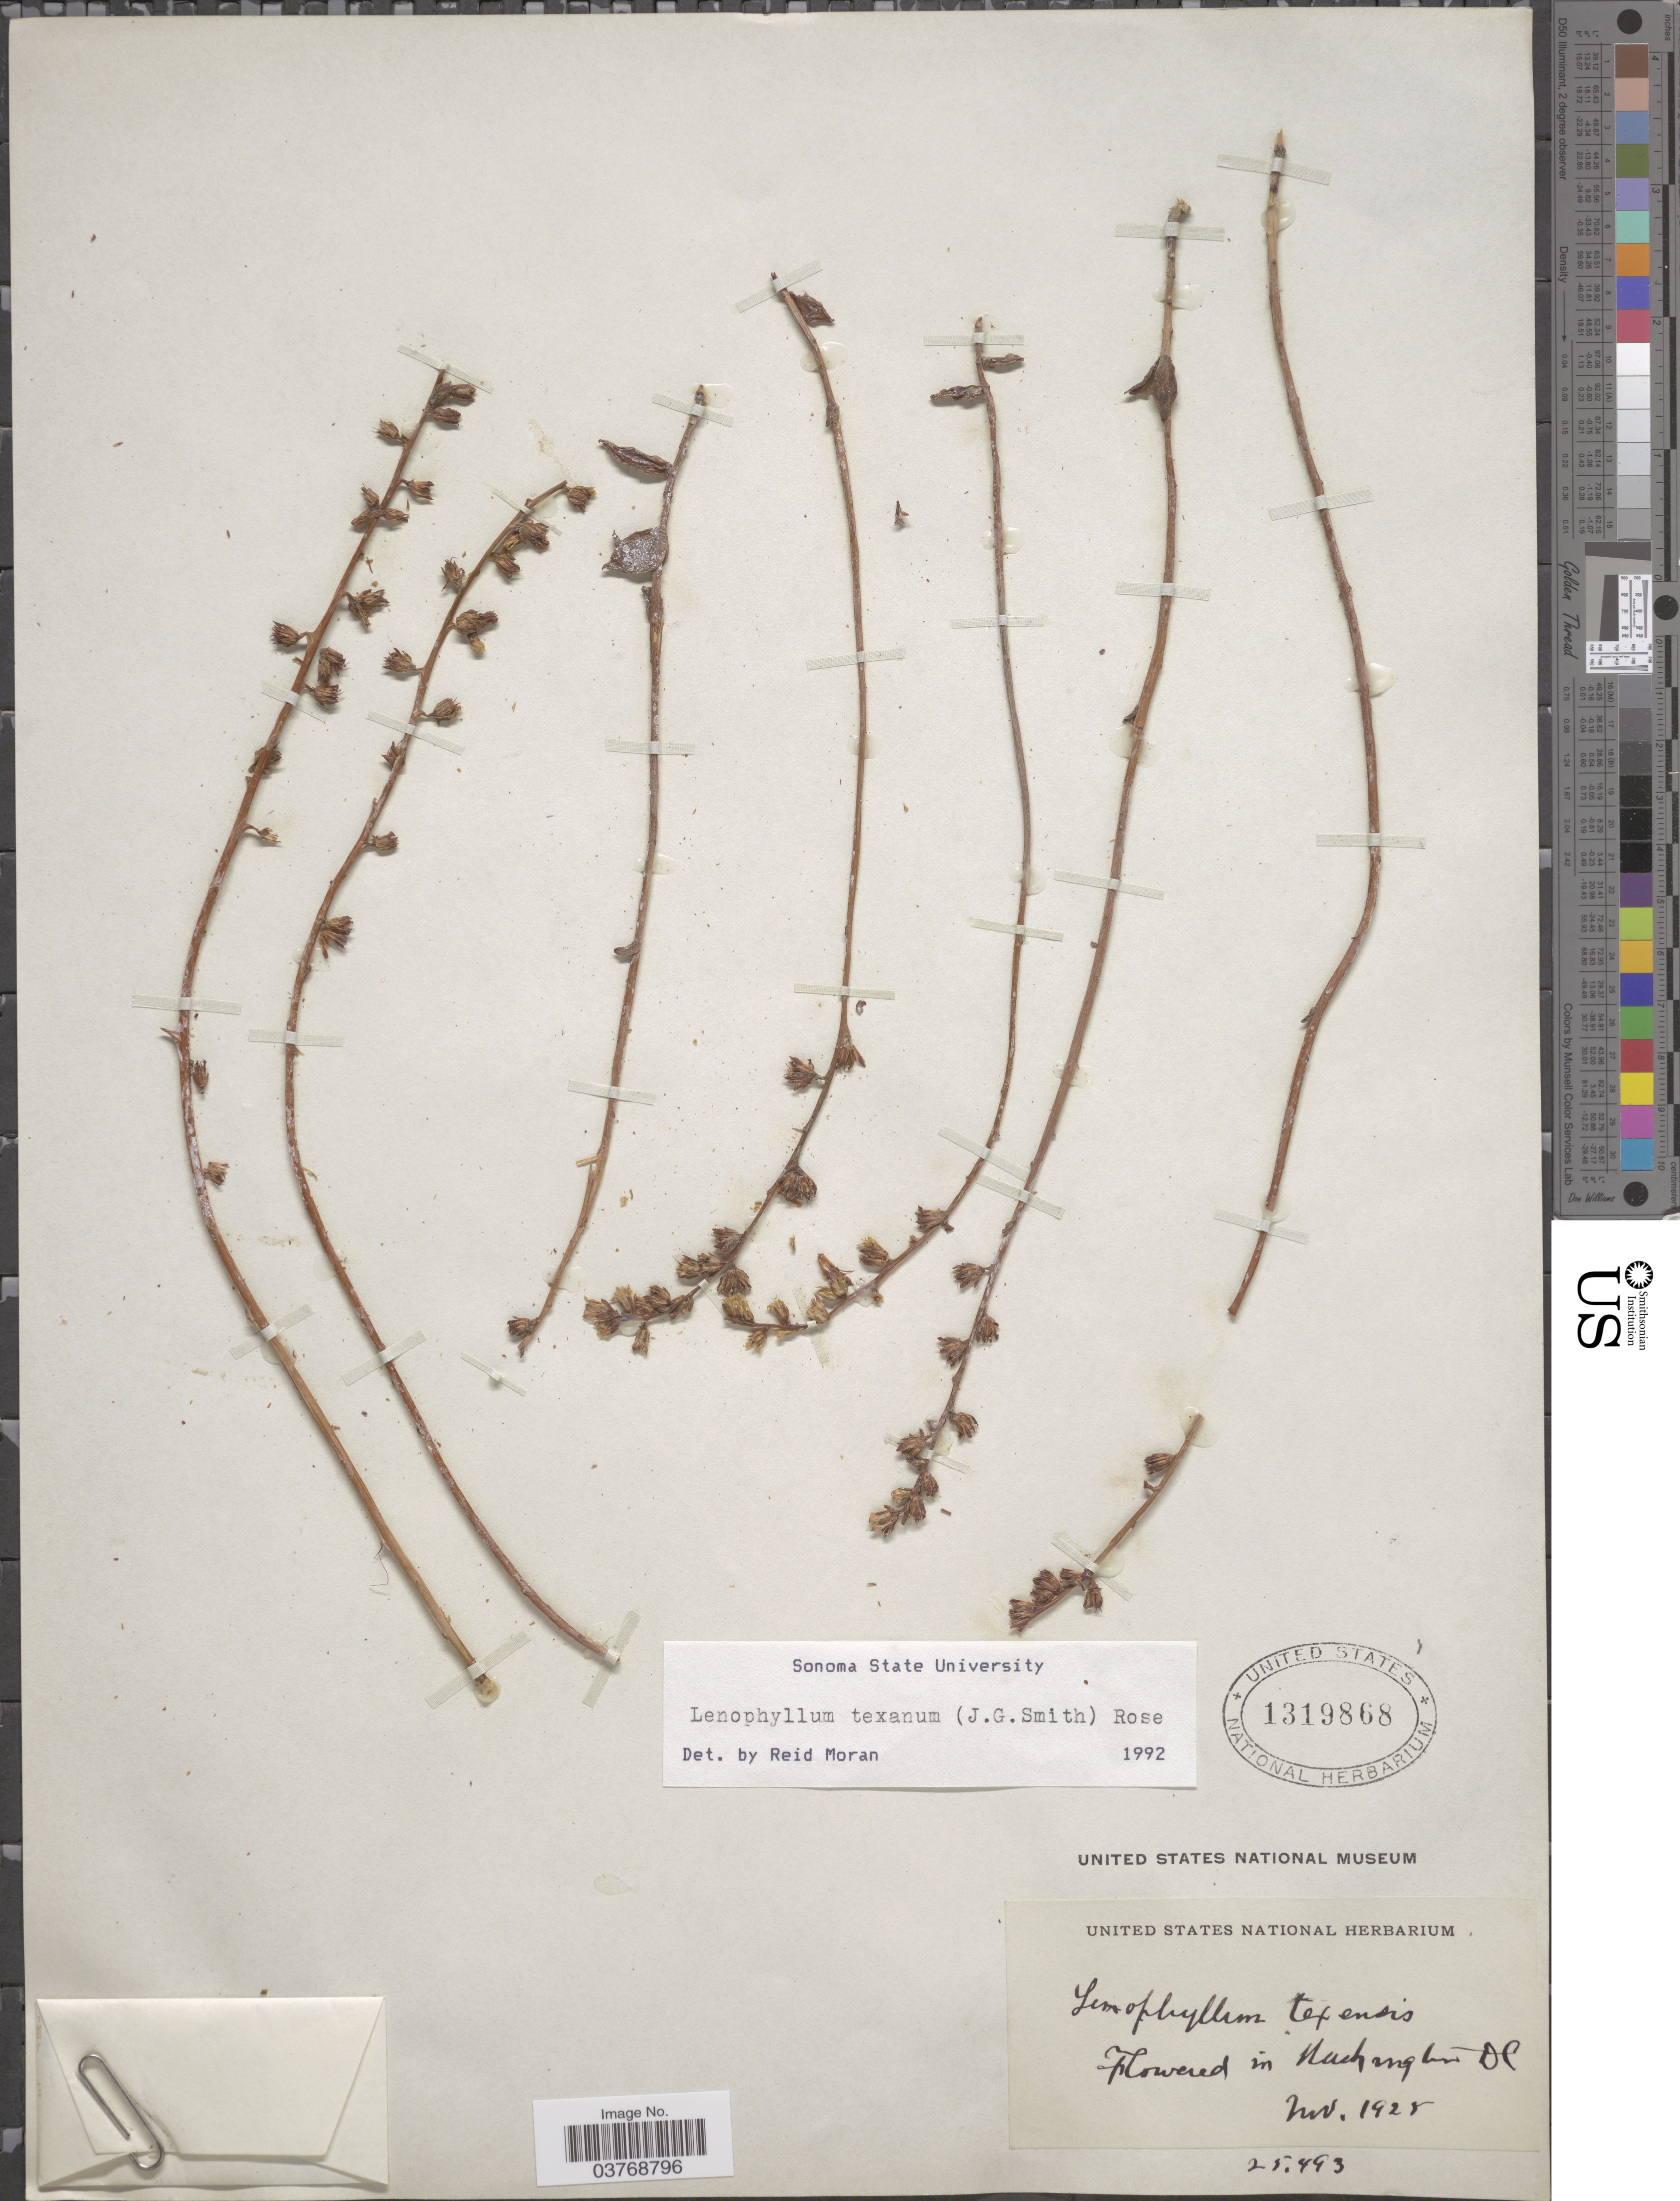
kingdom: Plantae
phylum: Tracheophyta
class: Magnoliopsida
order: Saxifragales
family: Crassulaceae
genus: Lenophyllum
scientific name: Lenophyllum texanum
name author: (J.G. Sm.) Rose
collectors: ex herb. United States National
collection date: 1925-11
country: United States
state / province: District of Columbia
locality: Flowered in Washington DC.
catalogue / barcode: US 1319868